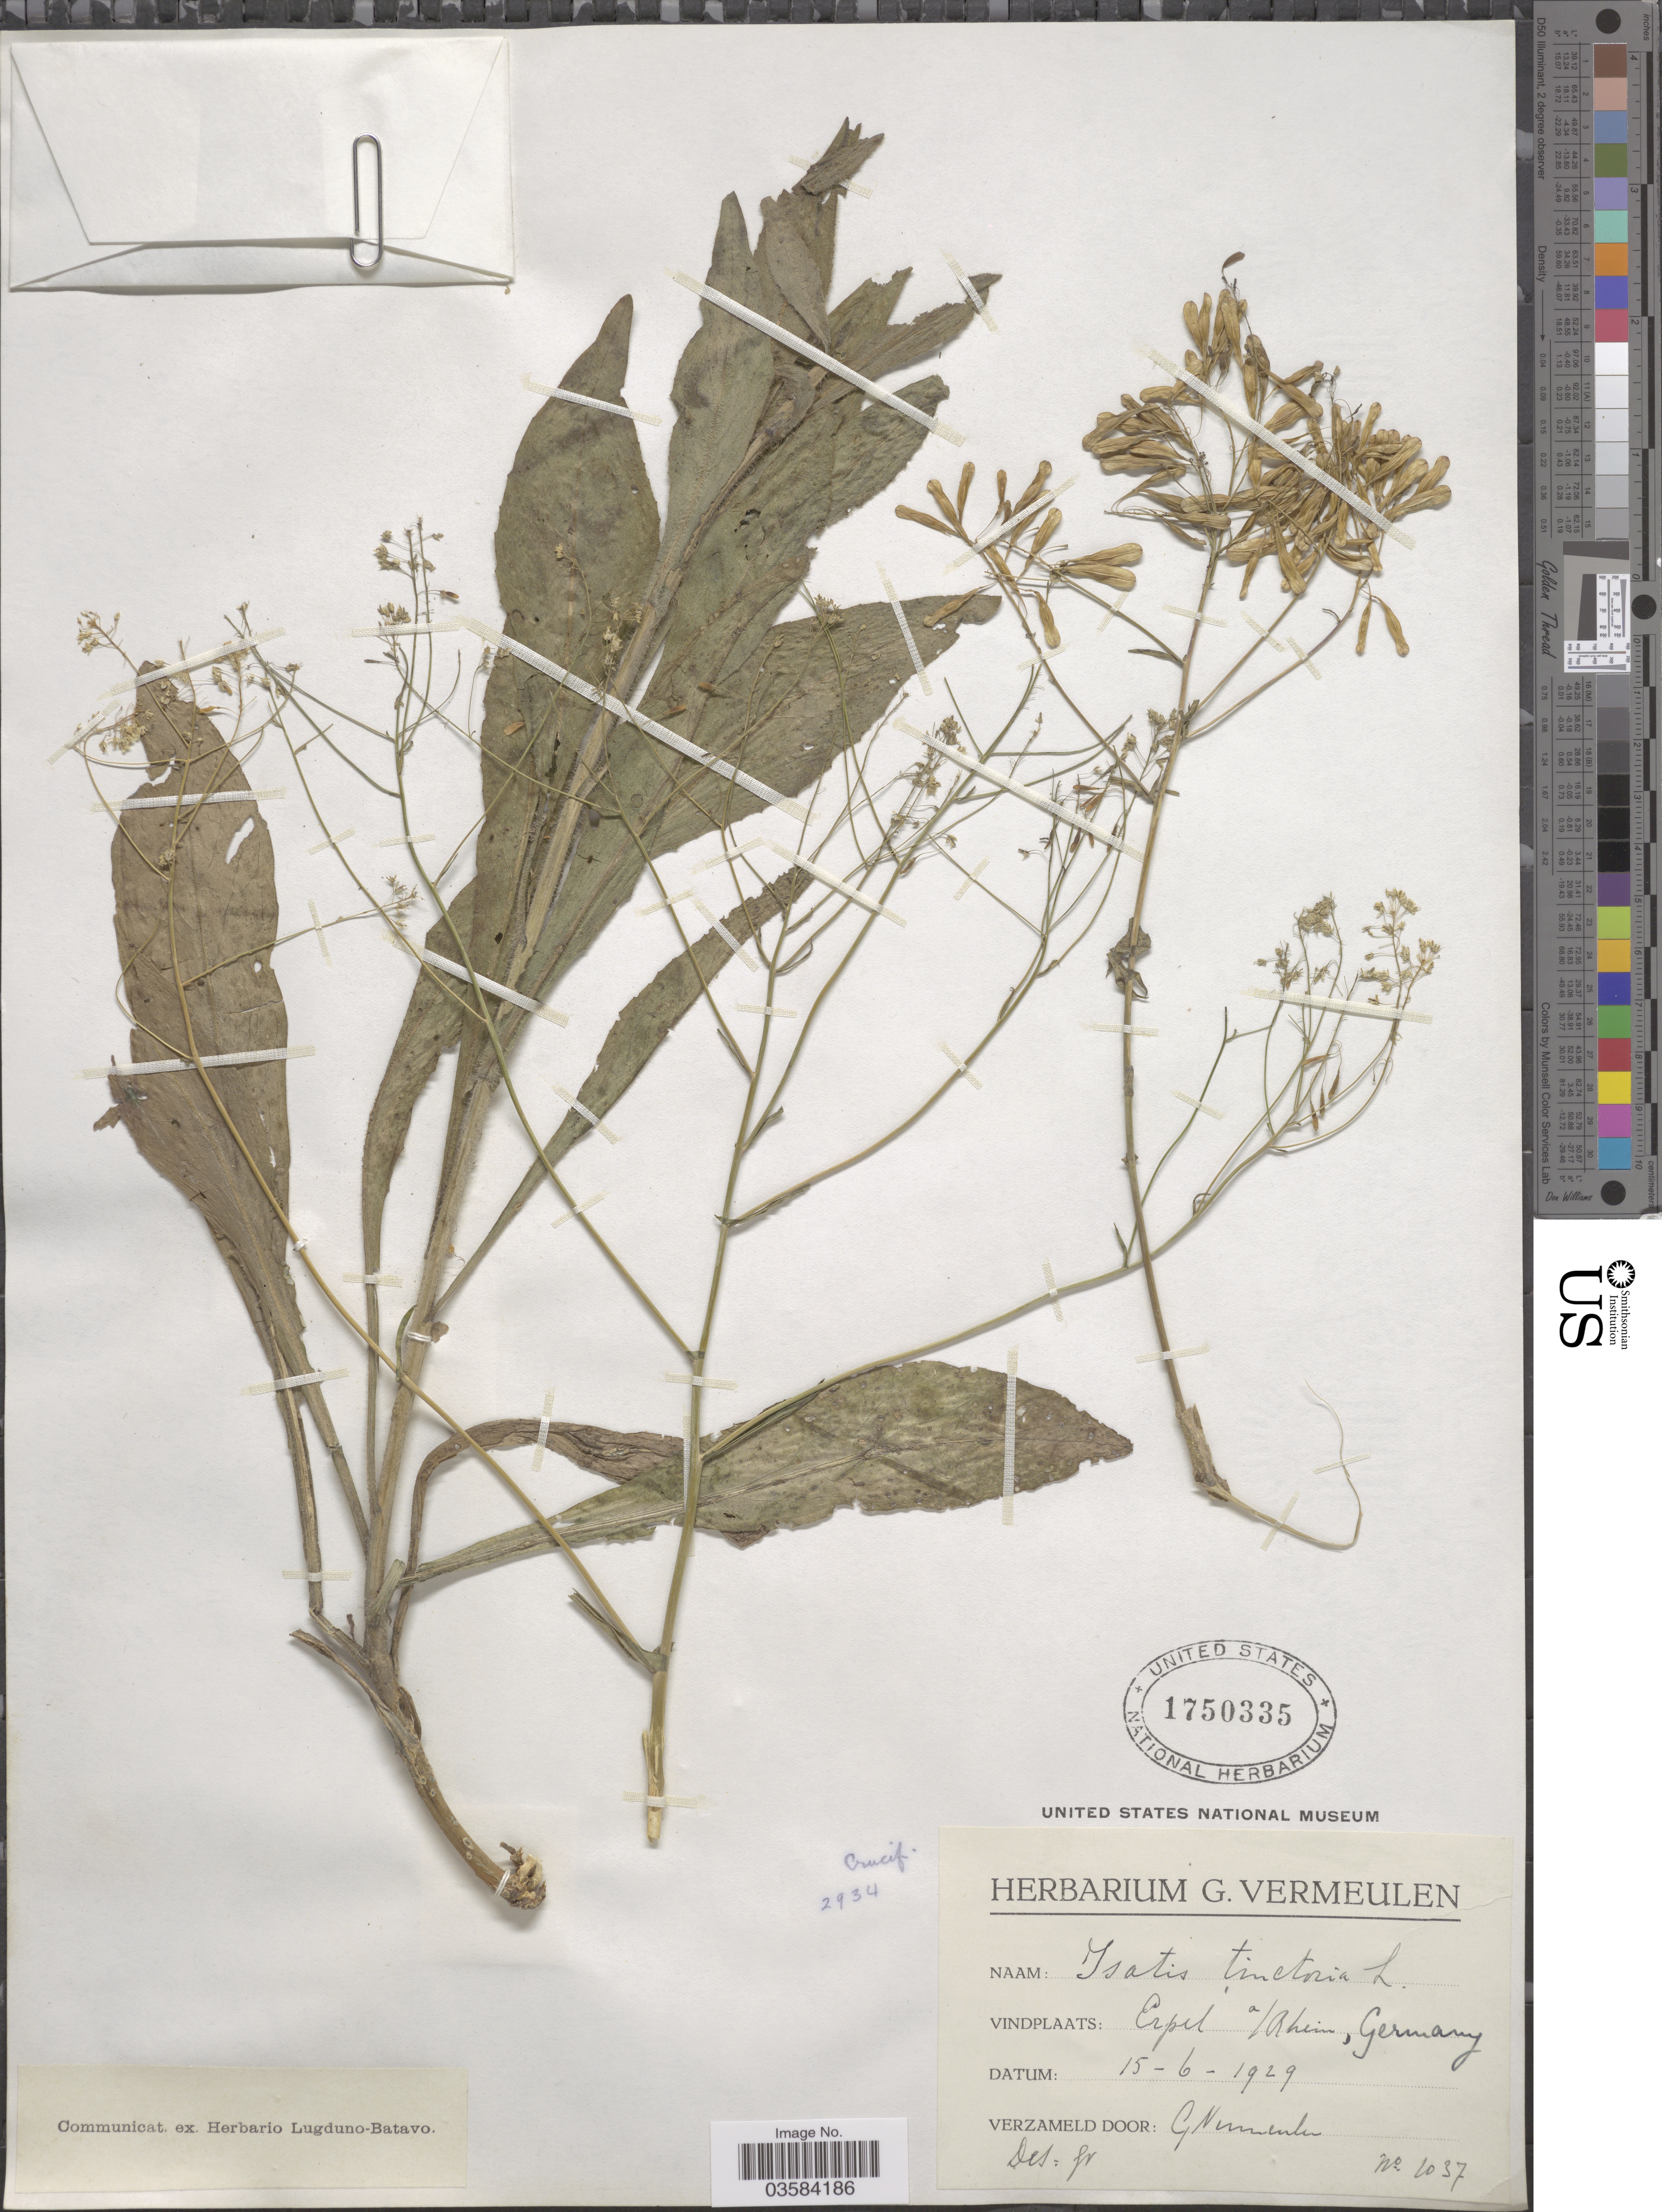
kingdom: Plantae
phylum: Tracheophyta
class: Magnoliopsida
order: Brassicales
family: Brassicaceae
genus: Isatis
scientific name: Isatis tinctoria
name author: L.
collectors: G. Vermeulen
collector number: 1037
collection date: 1929-06-15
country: Germany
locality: Erpel a/ Rhein.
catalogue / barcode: US 1750335